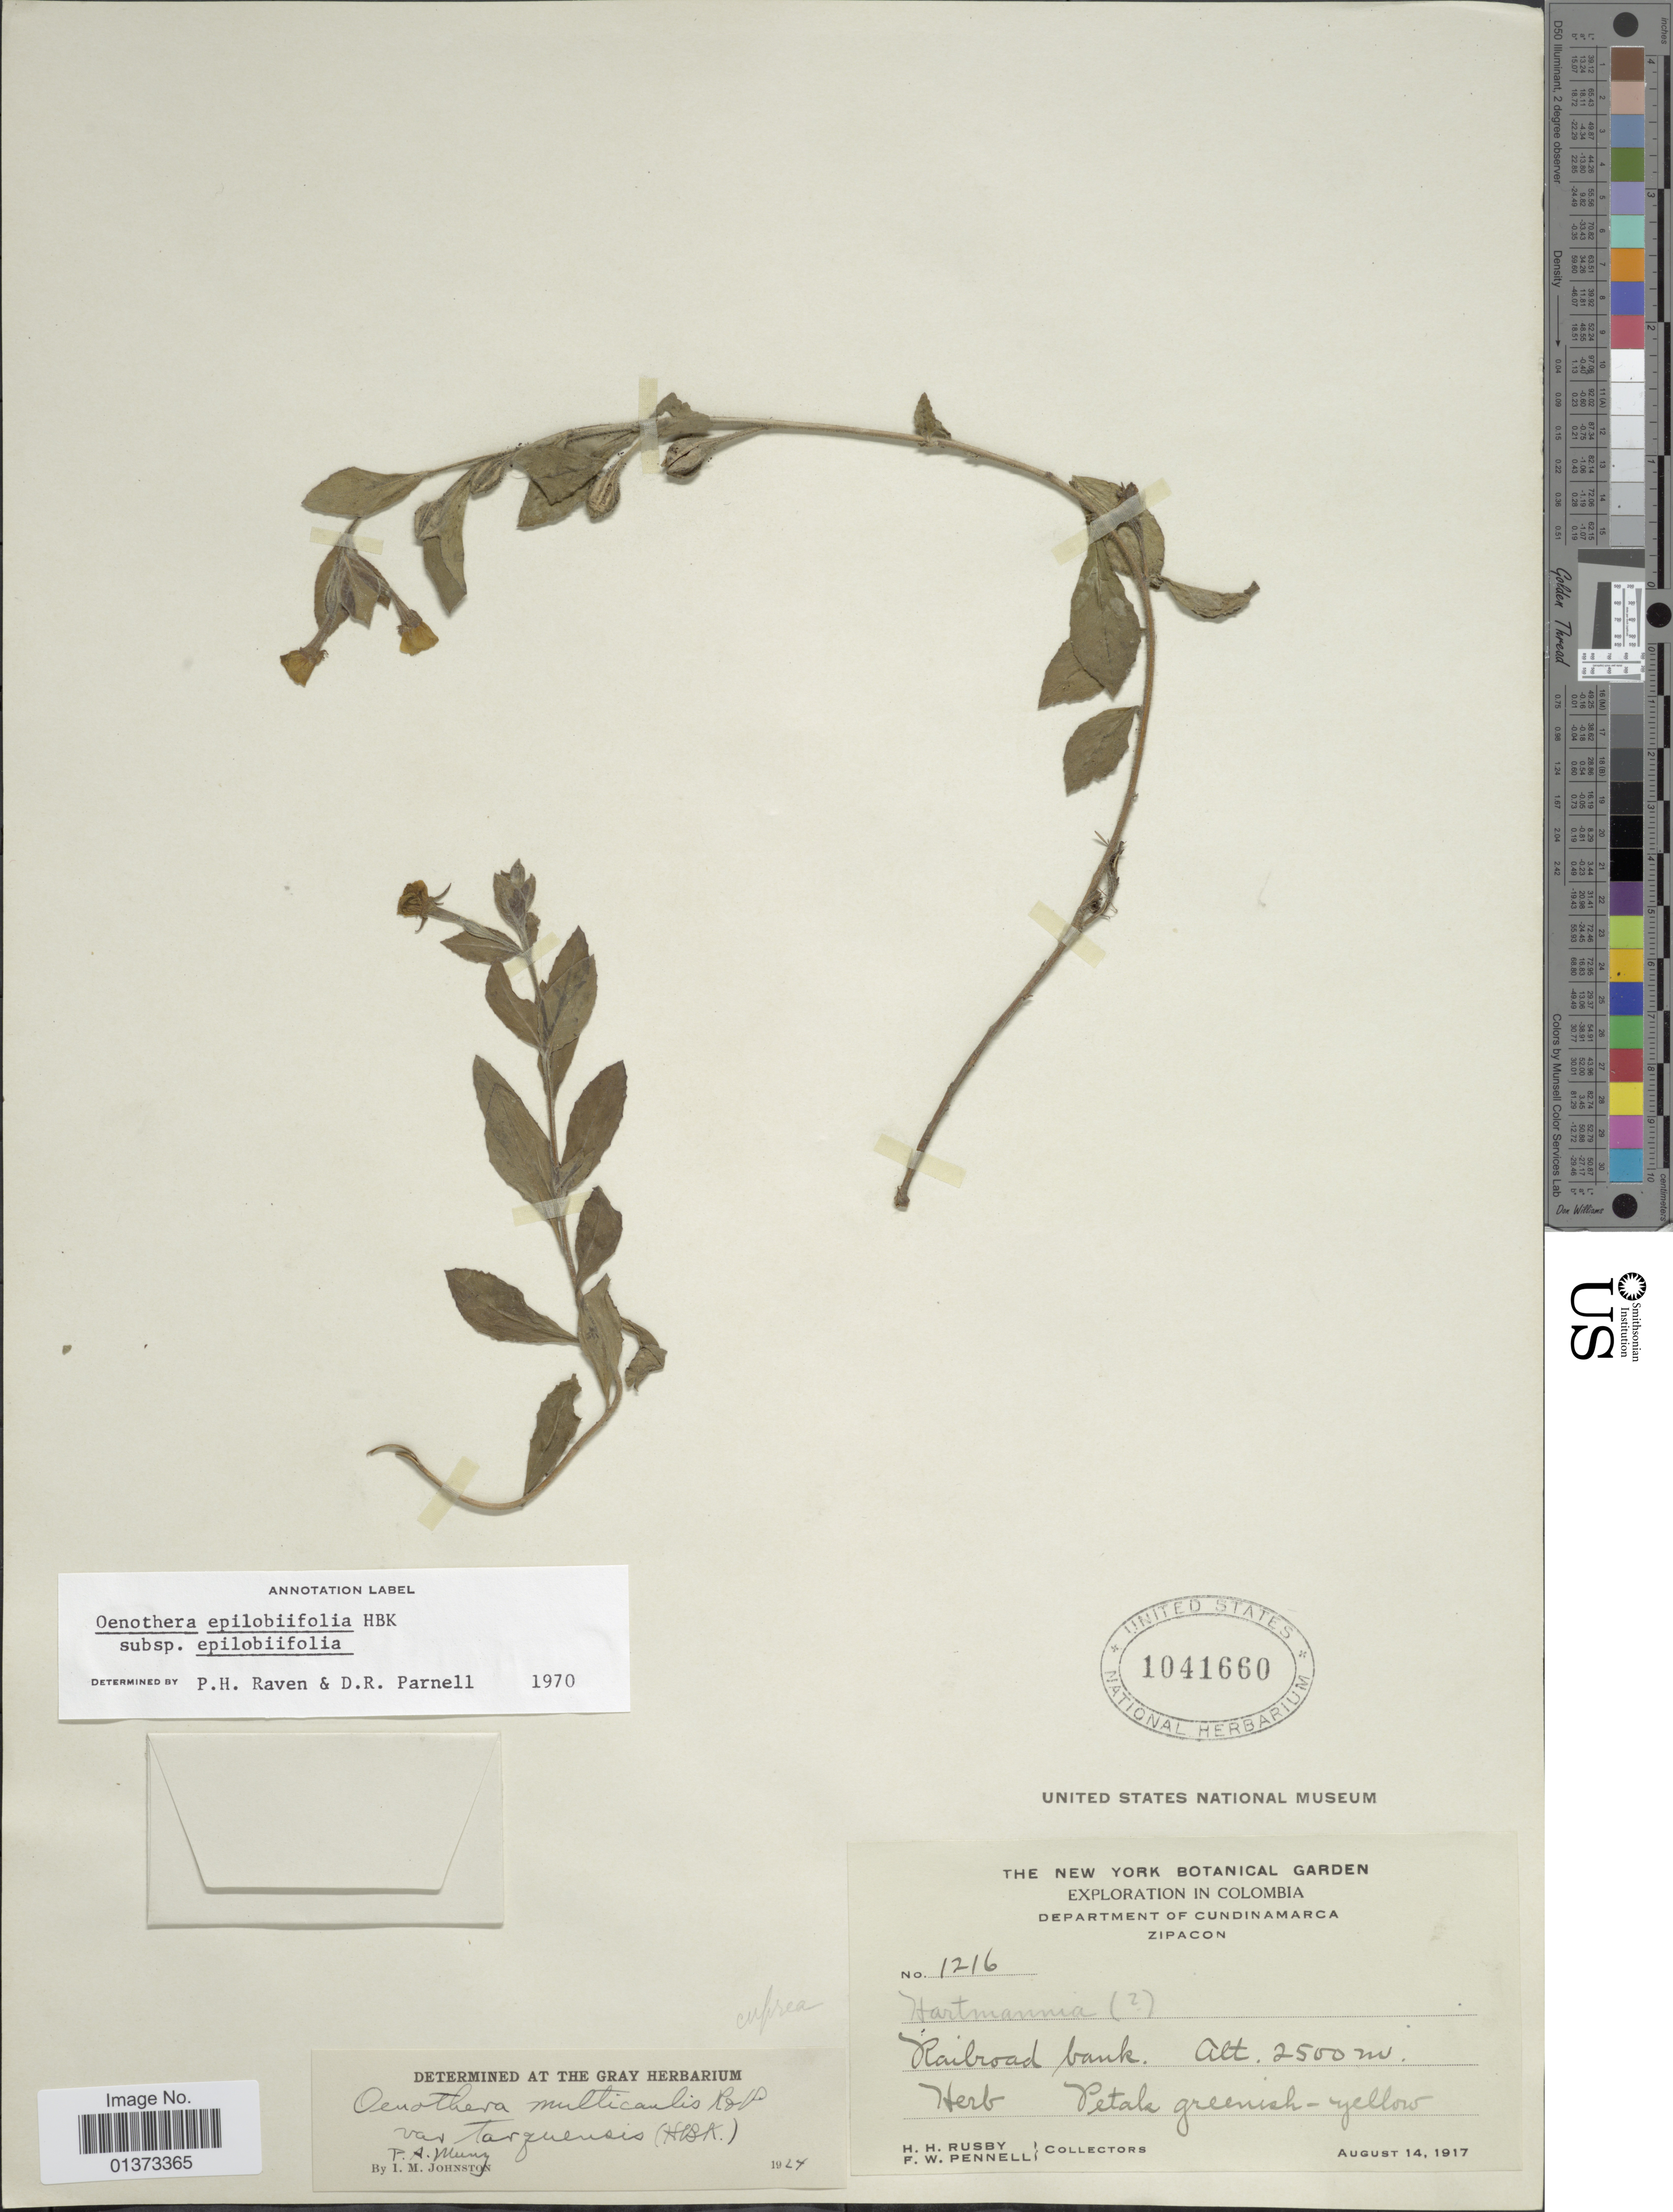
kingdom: Plantae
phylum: Tracheophyta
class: Magnoliopsida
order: Myrtales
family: Onagraceae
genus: Oenothera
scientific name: Oenothera epilobiifolia subsp. epilobiifolia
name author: Kunth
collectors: H. H. Rusby & F. W. Pennell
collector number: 1216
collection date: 1917-08-14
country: Colombia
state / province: Cundinamarca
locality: Zipacon, Railroad bank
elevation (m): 2500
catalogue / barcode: US 1041660